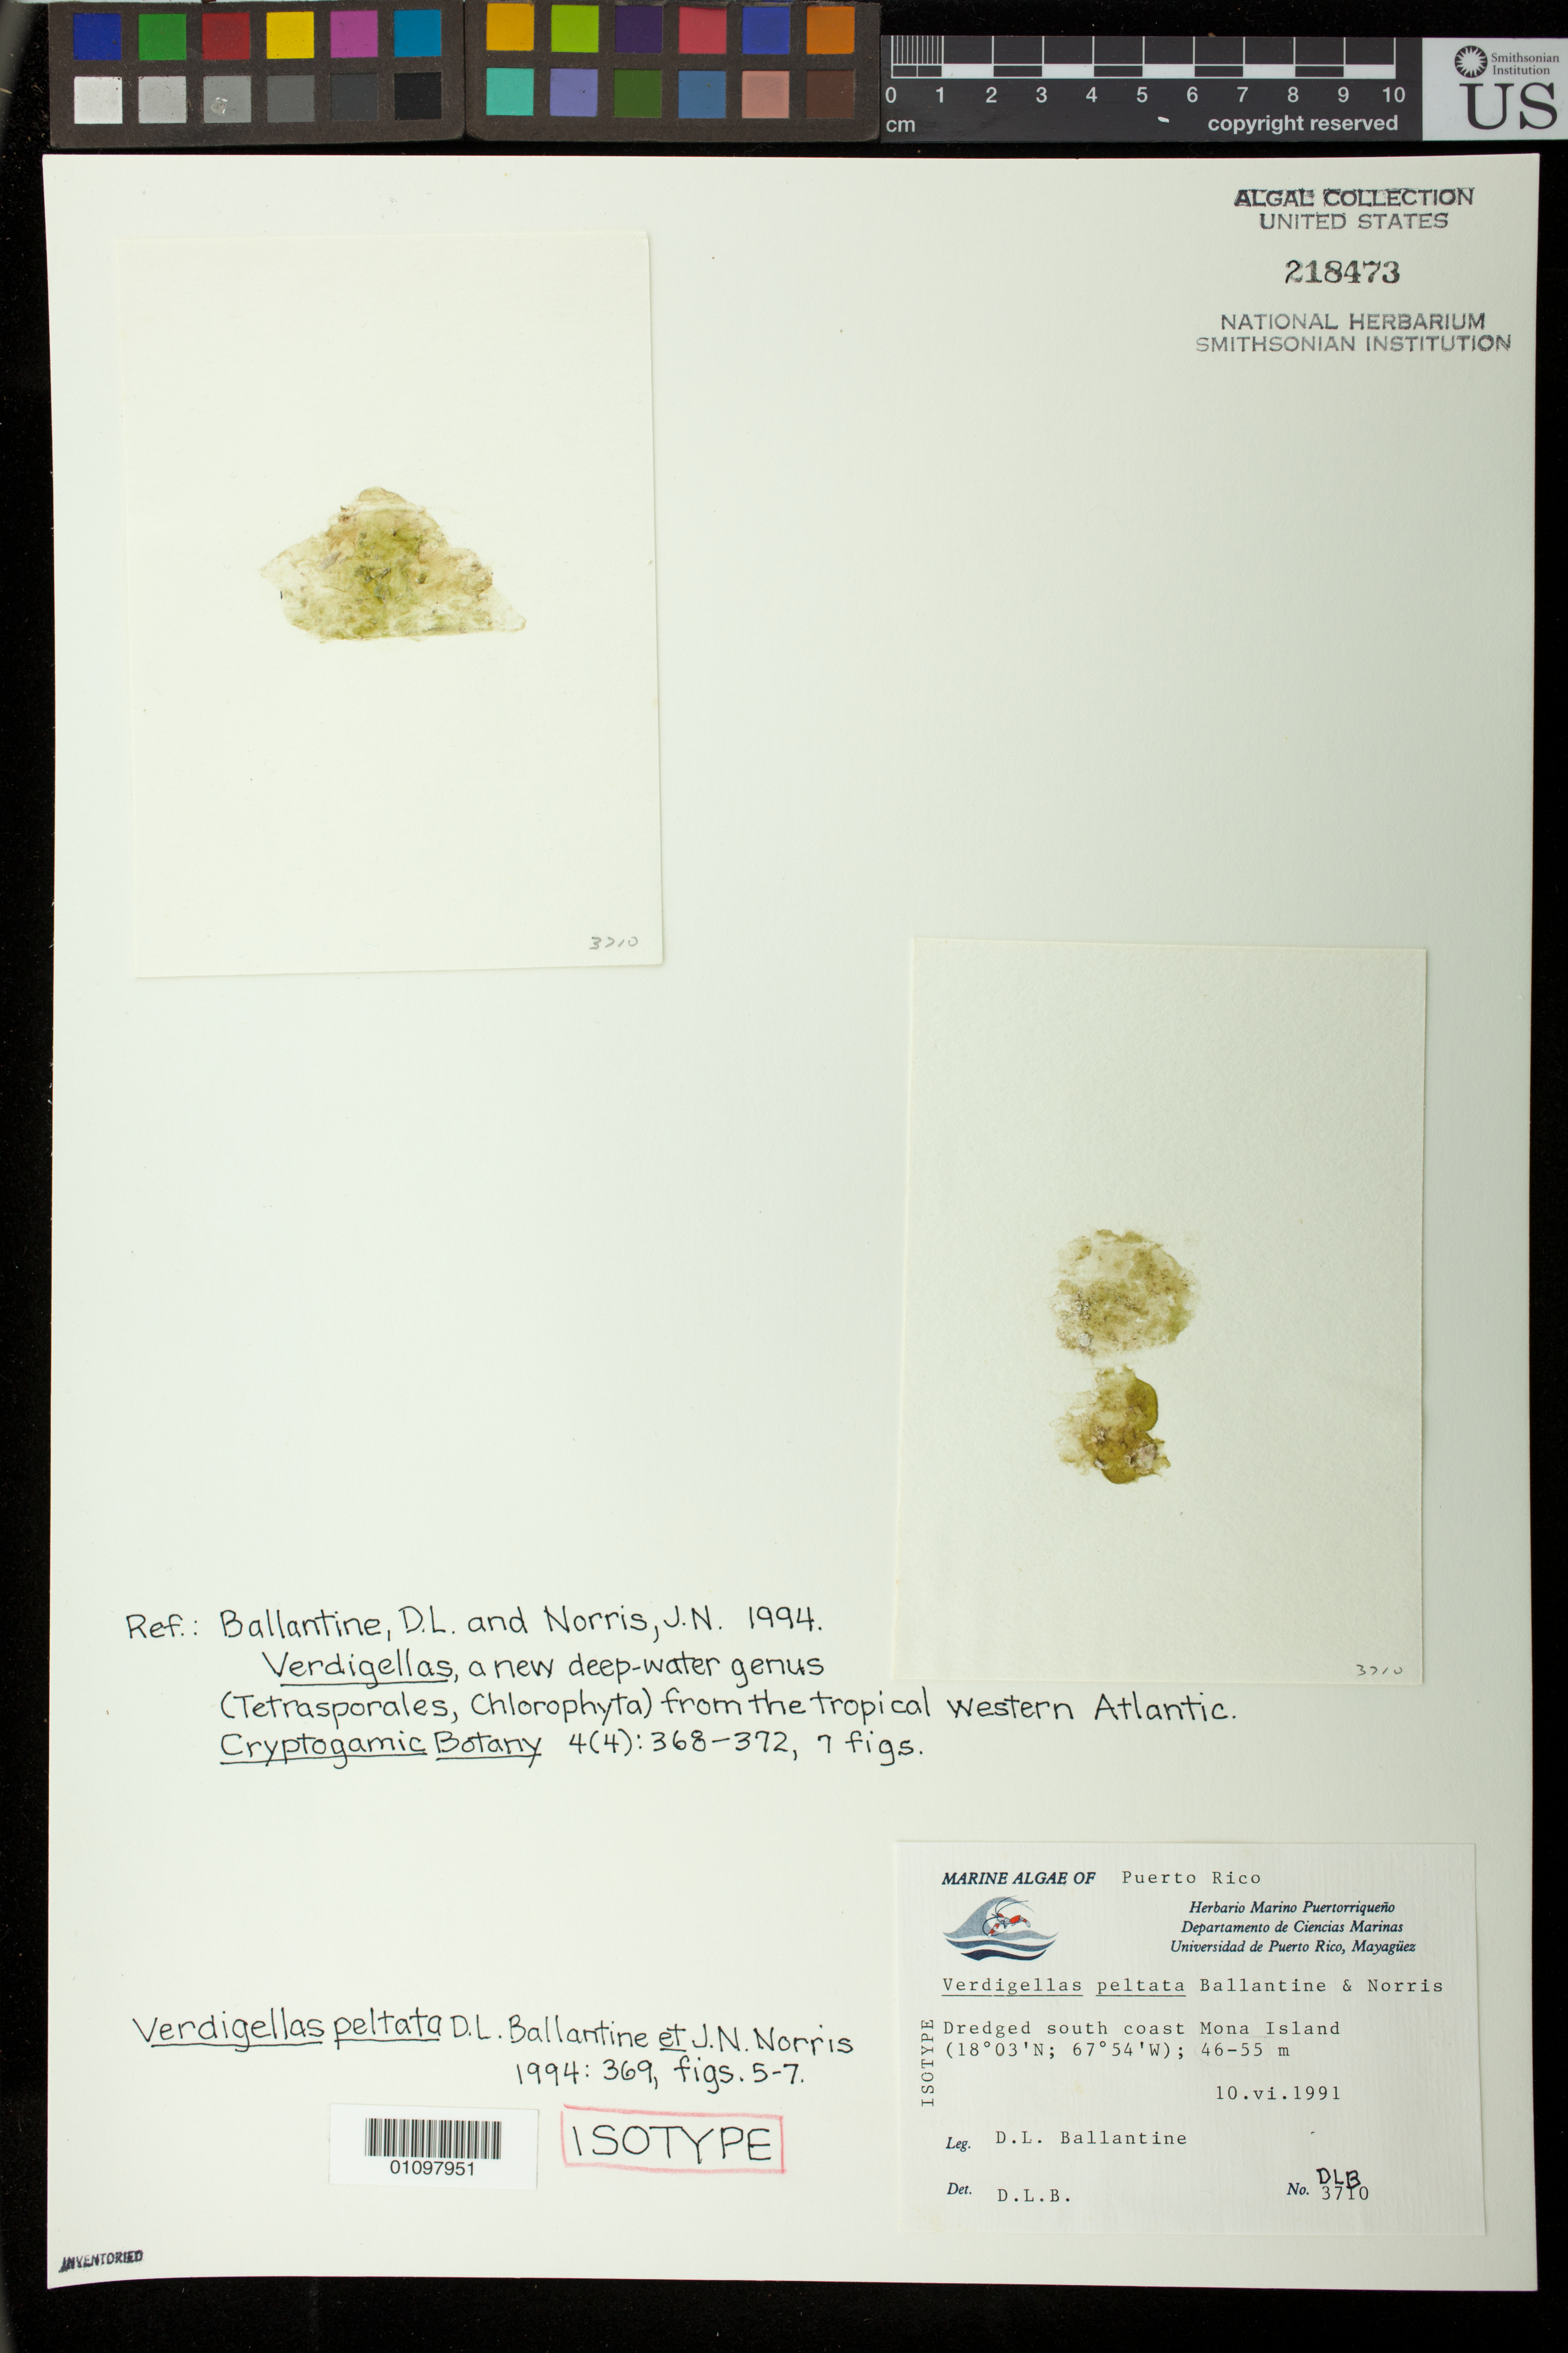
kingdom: Plantae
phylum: Chlorophyta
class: Prasinophyceae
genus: Verdigellas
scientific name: Verdigellas peltata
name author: D.L. Ballant. & J.N. Norris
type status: Isotype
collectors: D.L. Ballantine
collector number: DLB 3710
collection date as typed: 10 Jun 1991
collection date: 1991-06-10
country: Puerto Rico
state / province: Mayaguez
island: Isla de Mona (Mona Island)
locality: South coast of island.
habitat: Dredged south coast of island, 46-55 m.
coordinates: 18 03' N, 67 54' W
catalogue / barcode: US 218473